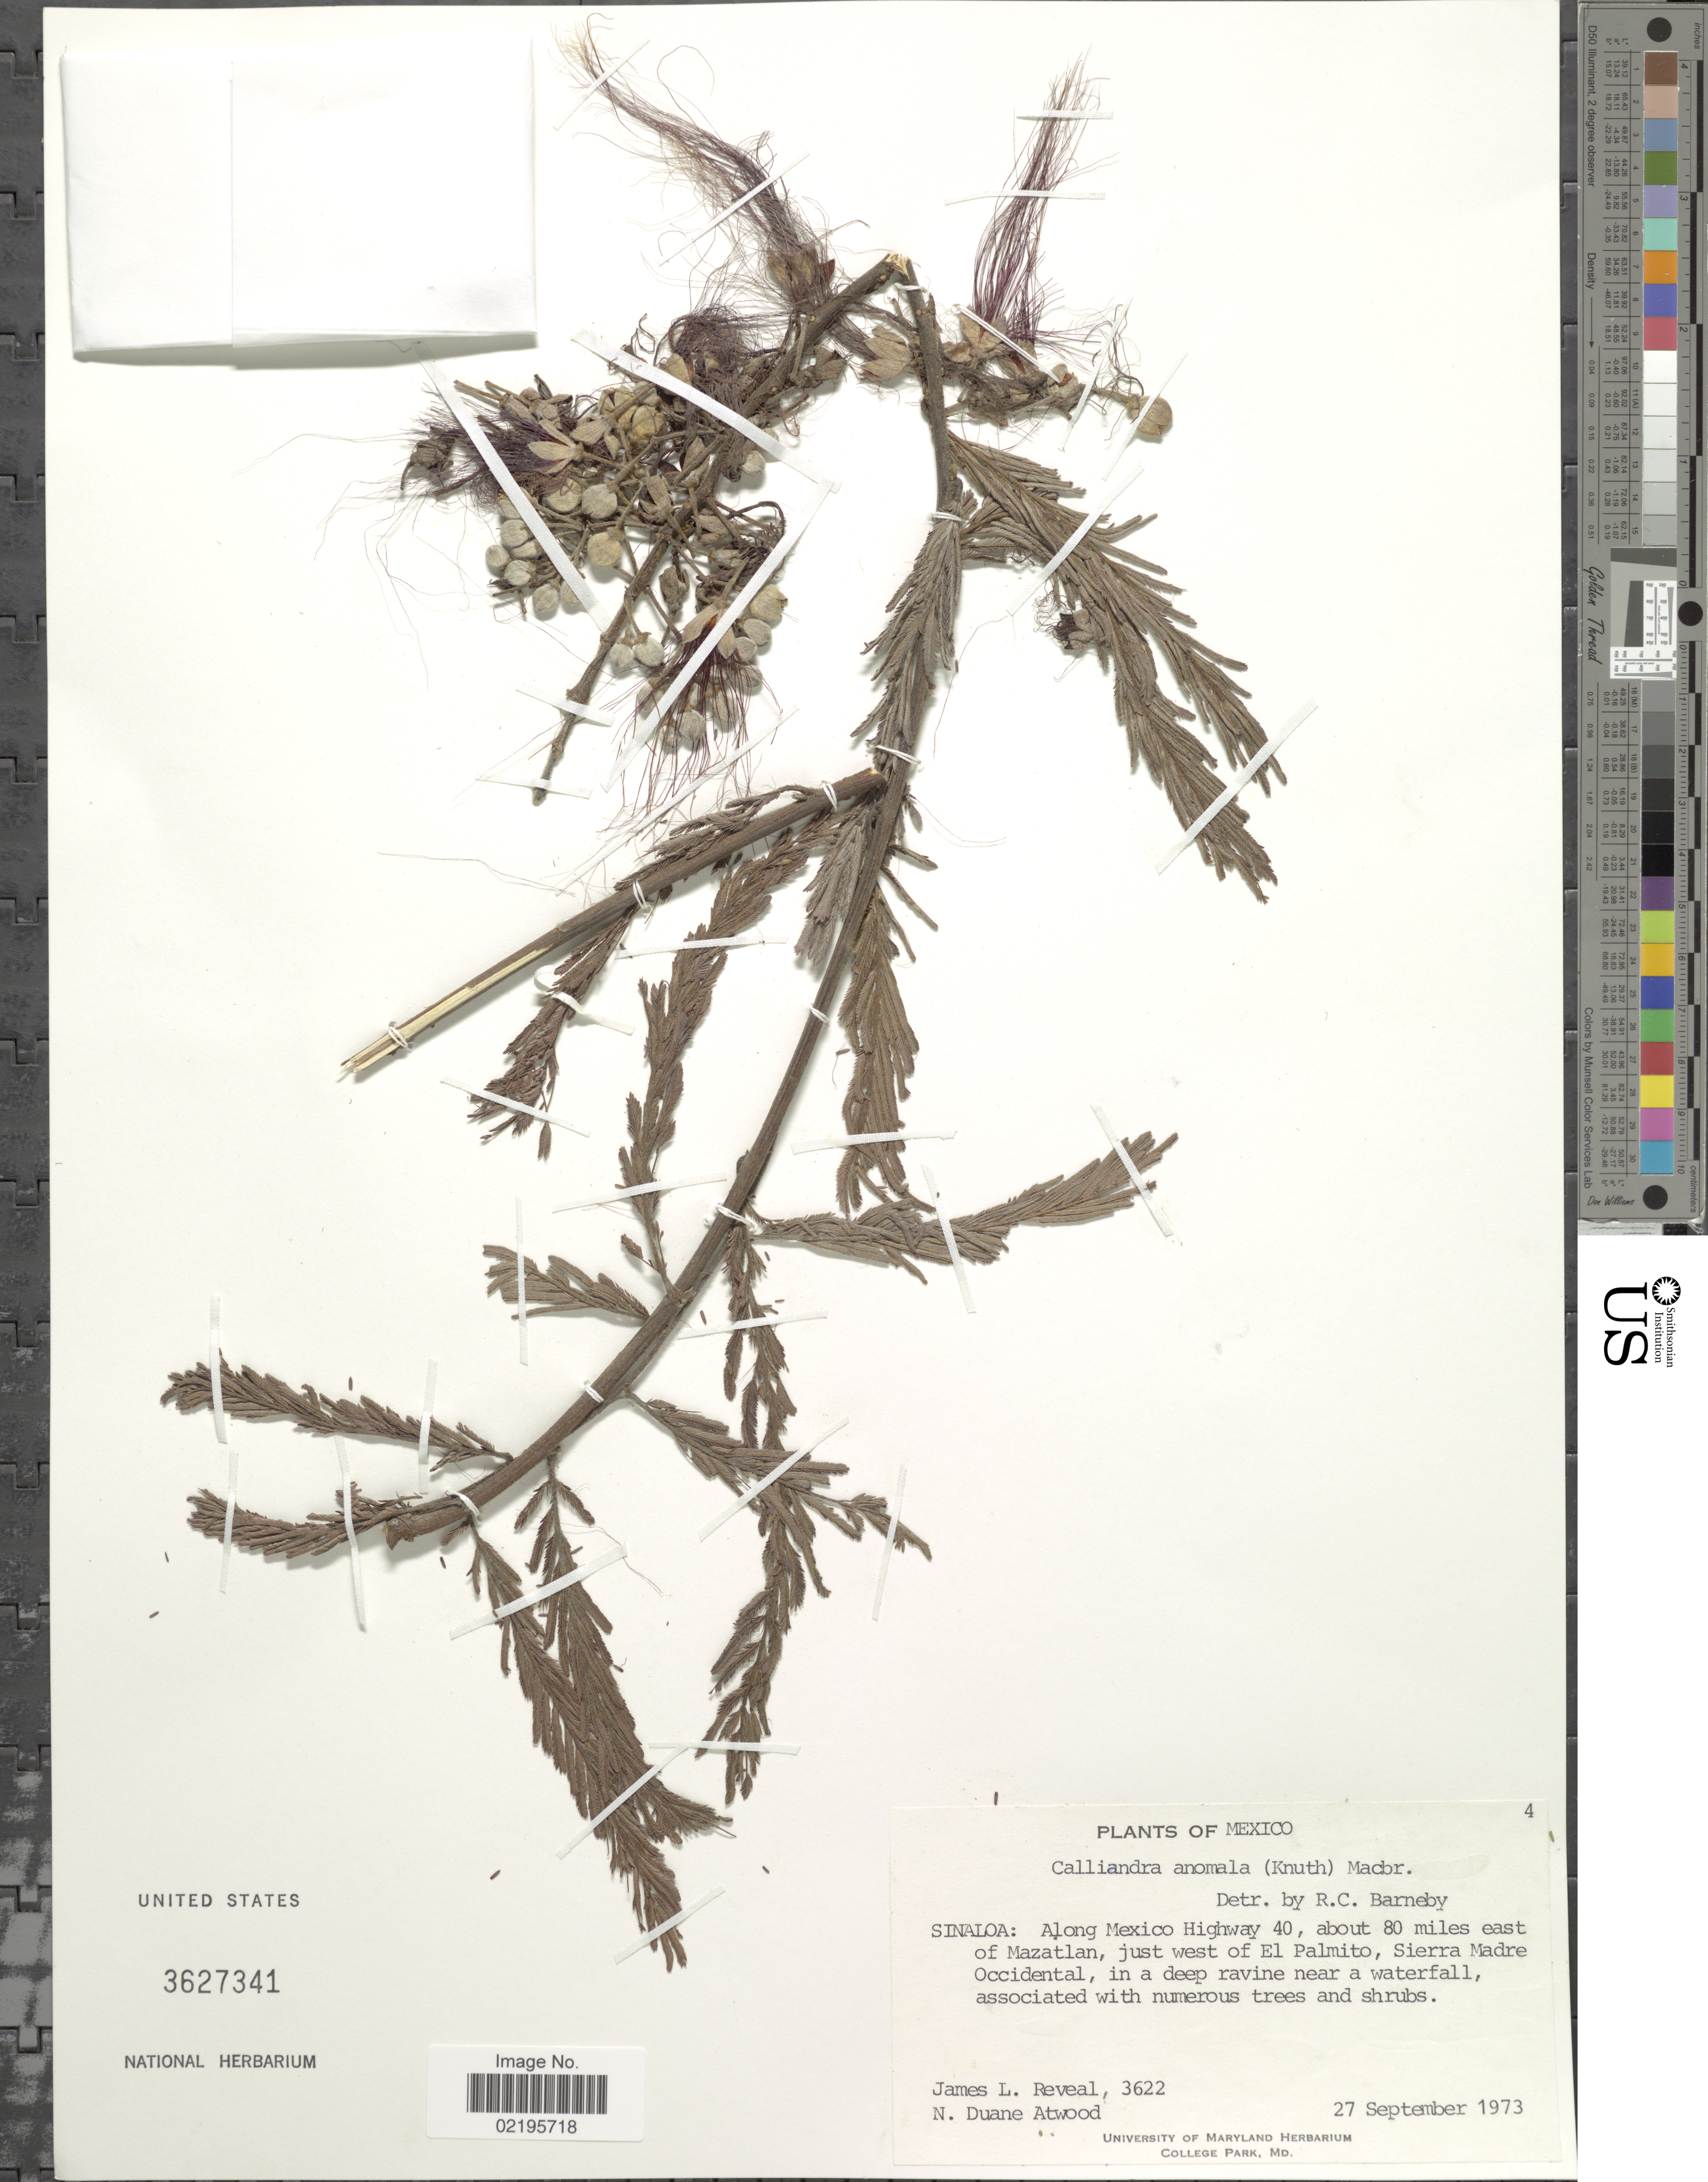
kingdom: Plantae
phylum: Tracheophyta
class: Magnoliopsida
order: Fabales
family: Fabaceae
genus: Calliandra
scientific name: Calliandra anomala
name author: (Kunth) J.F. Macbr.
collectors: J. L. Reveal & N. Atwood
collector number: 3622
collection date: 1973-09-27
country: Mexico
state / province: Sinaloa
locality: Along Mexico Highway 40, about 80 miles east of Mazatlan, just west of El Palmito, Sierra Madre Occidental, in a deep ravine near a waterfall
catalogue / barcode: US 3627341